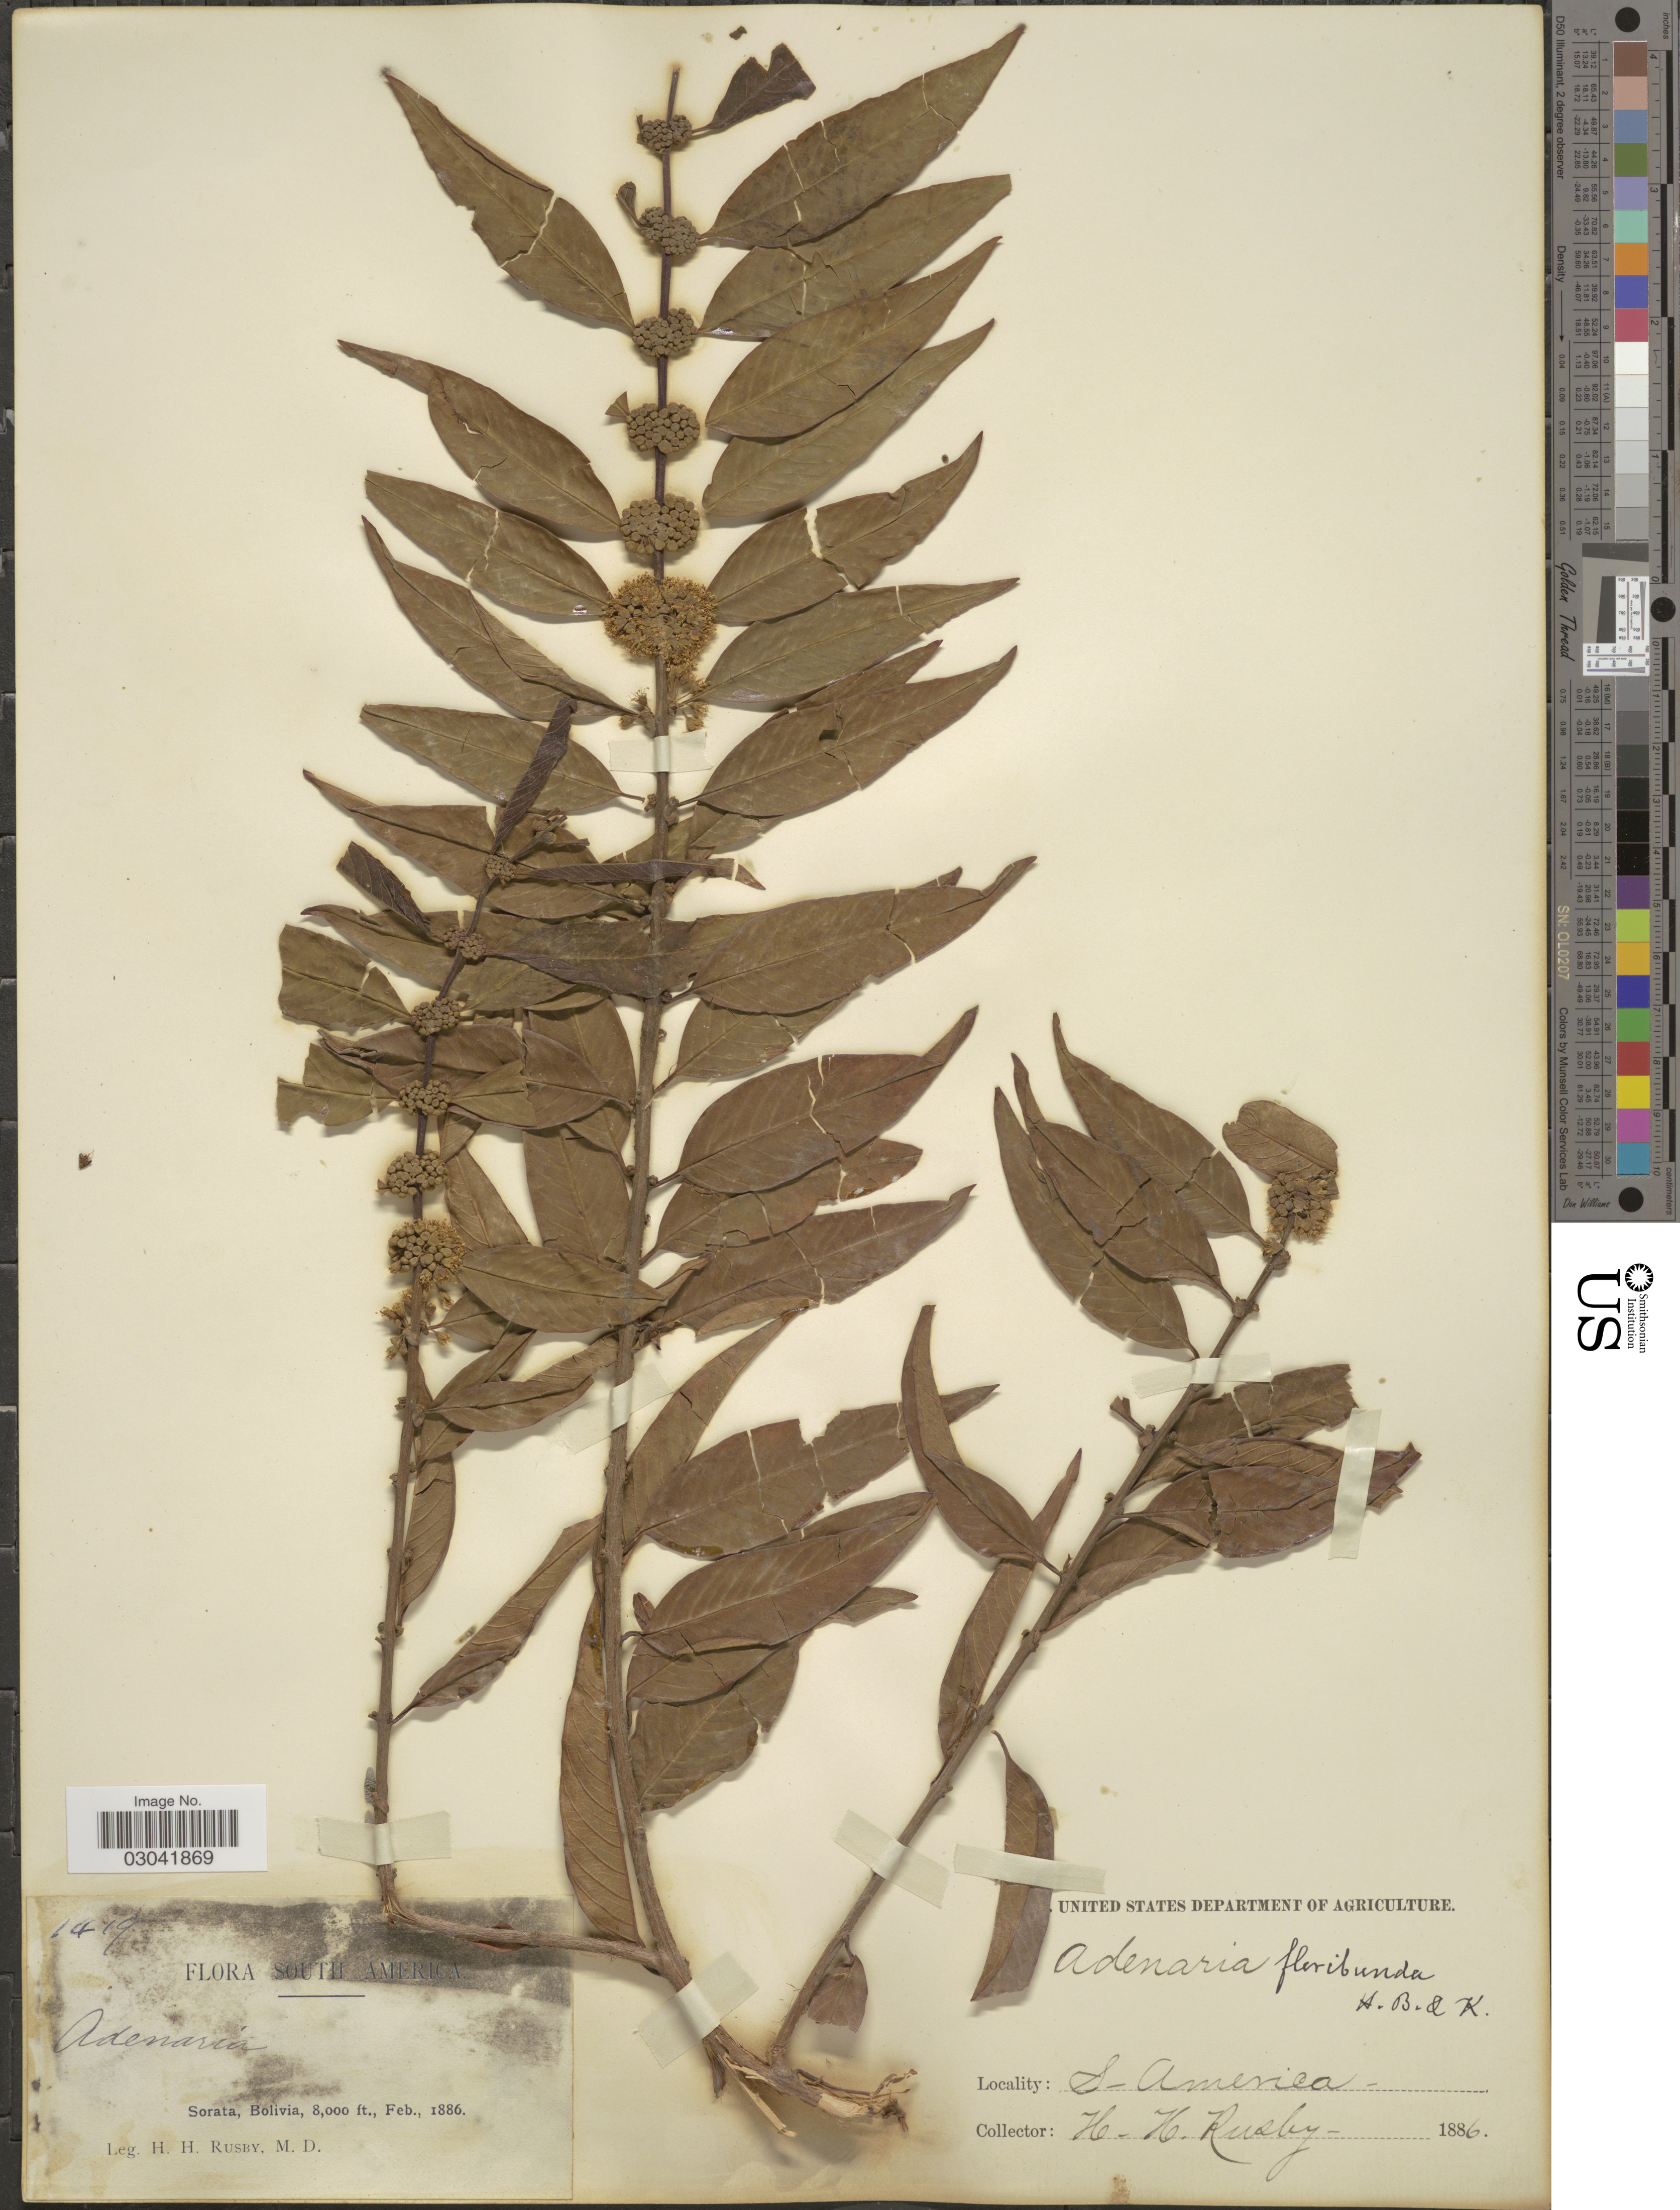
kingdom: Plantae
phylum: Tracheophyta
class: Magnoliopsida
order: Myrtales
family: Lythraceae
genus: Adenaria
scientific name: Adenaria floribunda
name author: Kunth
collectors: H. H. Rusby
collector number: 1479*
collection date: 1886-02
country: Bolivia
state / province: La Páz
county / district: Larecaja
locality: Sorata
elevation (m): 2438